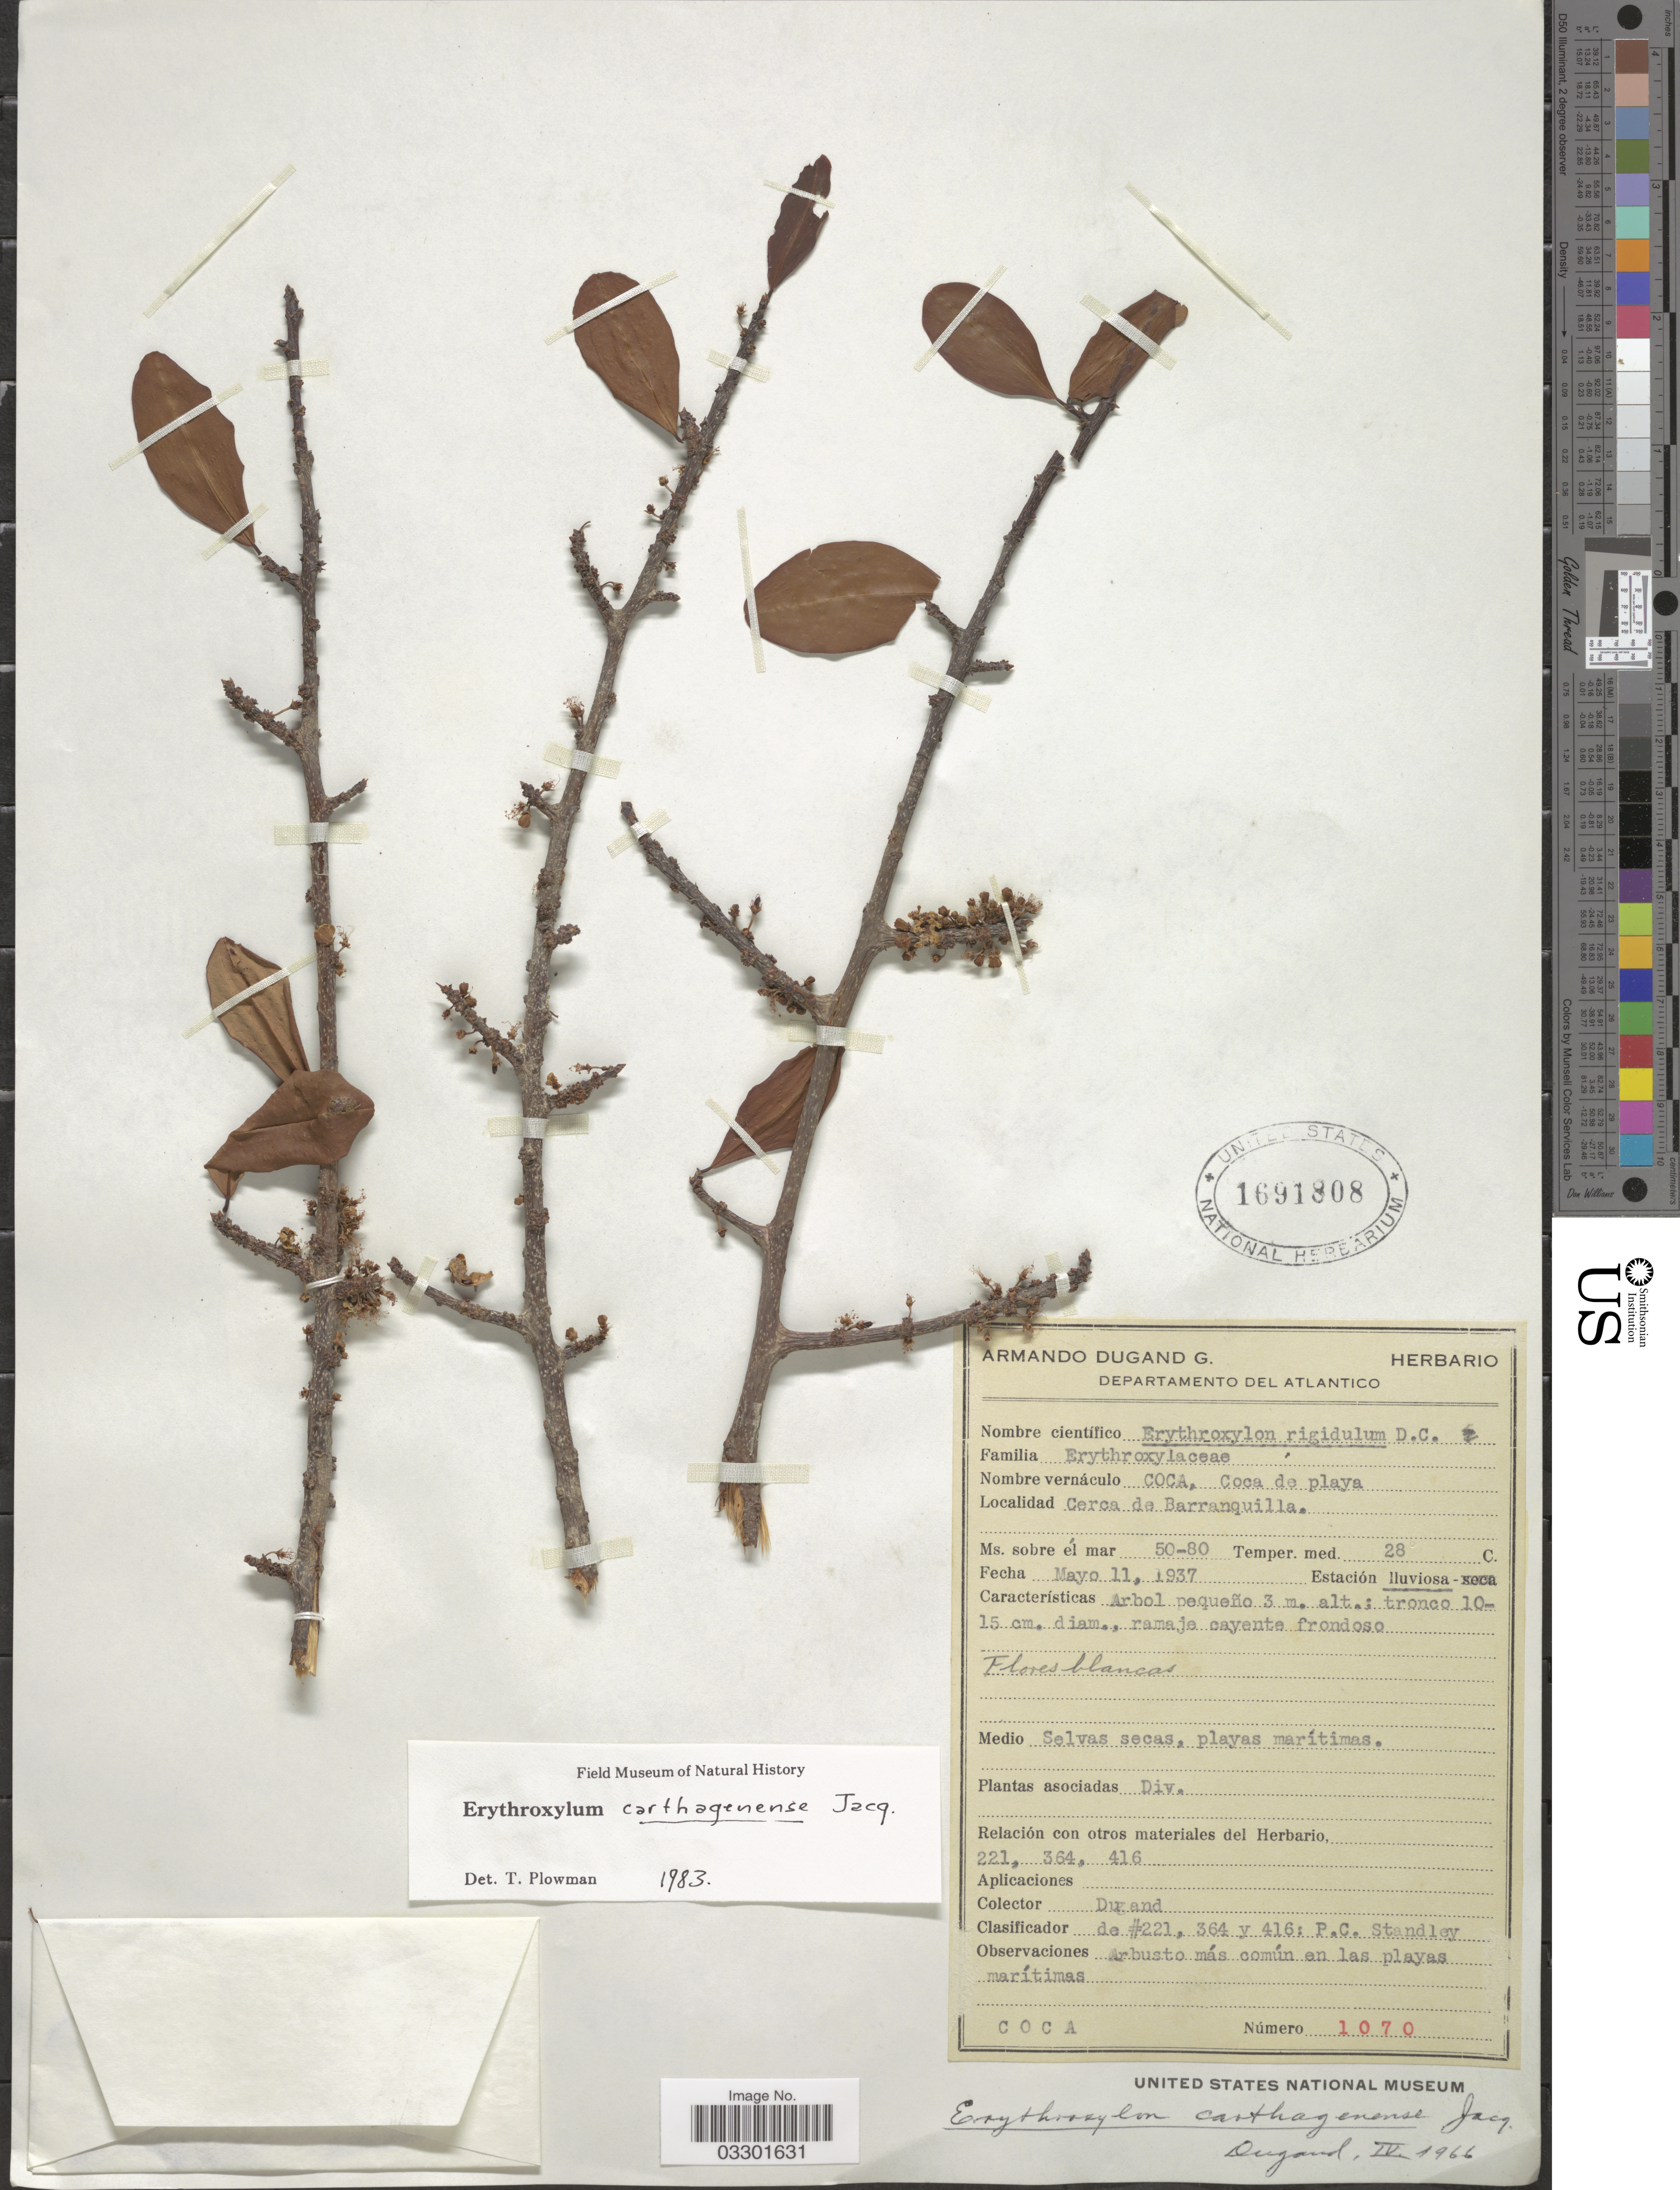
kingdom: Plantae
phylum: Tracheophyta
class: Magnoliopsida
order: Malpighiales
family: Erythroxylaceae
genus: Erythroxylum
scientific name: Erythroxylum carthagenense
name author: Jacq.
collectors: A. Dugand G.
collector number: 1070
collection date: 1937-05-11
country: Colombia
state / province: Atlántico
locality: Departamento del Atlantico. Cerca de Barranquilla.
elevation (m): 50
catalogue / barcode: US 1691808